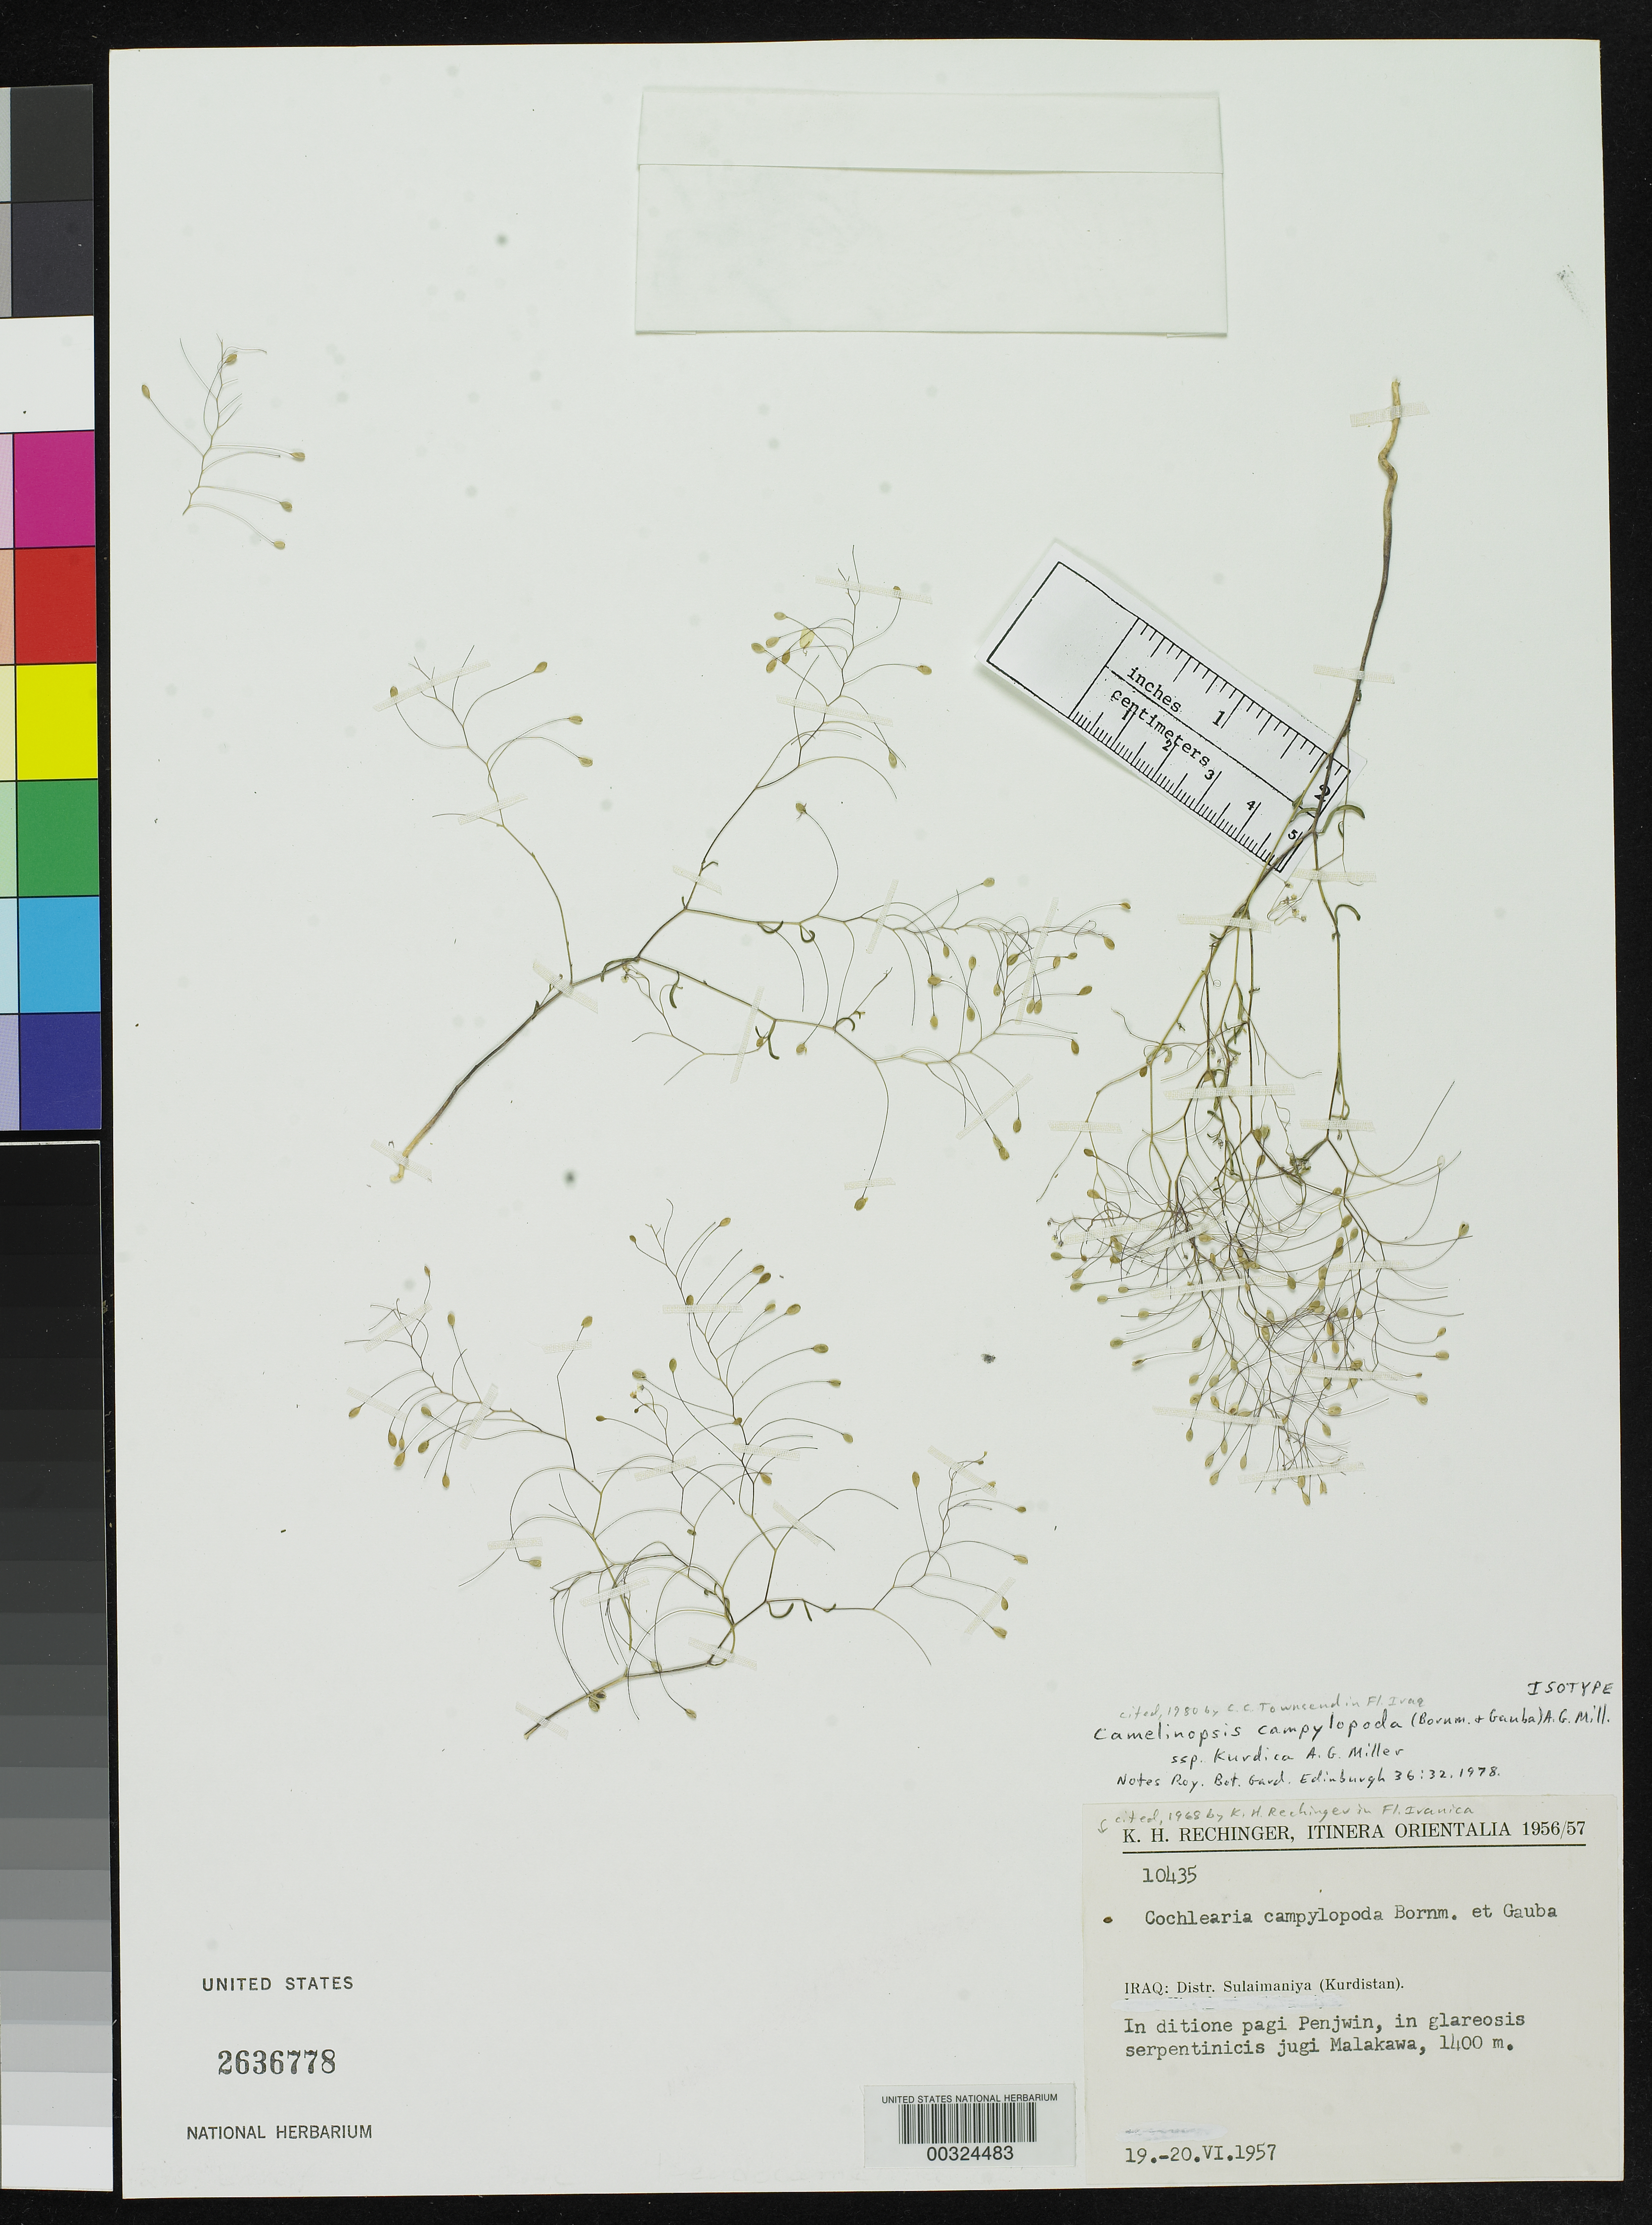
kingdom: Plantae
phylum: Tracheophyta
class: Magnoliopsida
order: Brassicales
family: Brassicaceae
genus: Cochlearia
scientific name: Cochlearia campylopoda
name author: Bornm. & Gauba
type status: Isotype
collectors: K. H. Rechinger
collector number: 10435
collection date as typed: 19 Jun 1957 to 20 Jun 1957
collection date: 1957-06-19/1957-06-20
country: Iraq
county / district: Sulaimaniy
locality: Kurdistan, in Ditione Pagi Penjwin, in Glareosis Serpentinicis Jugi Malakawa.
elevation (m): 1400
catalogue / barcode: US 2636778